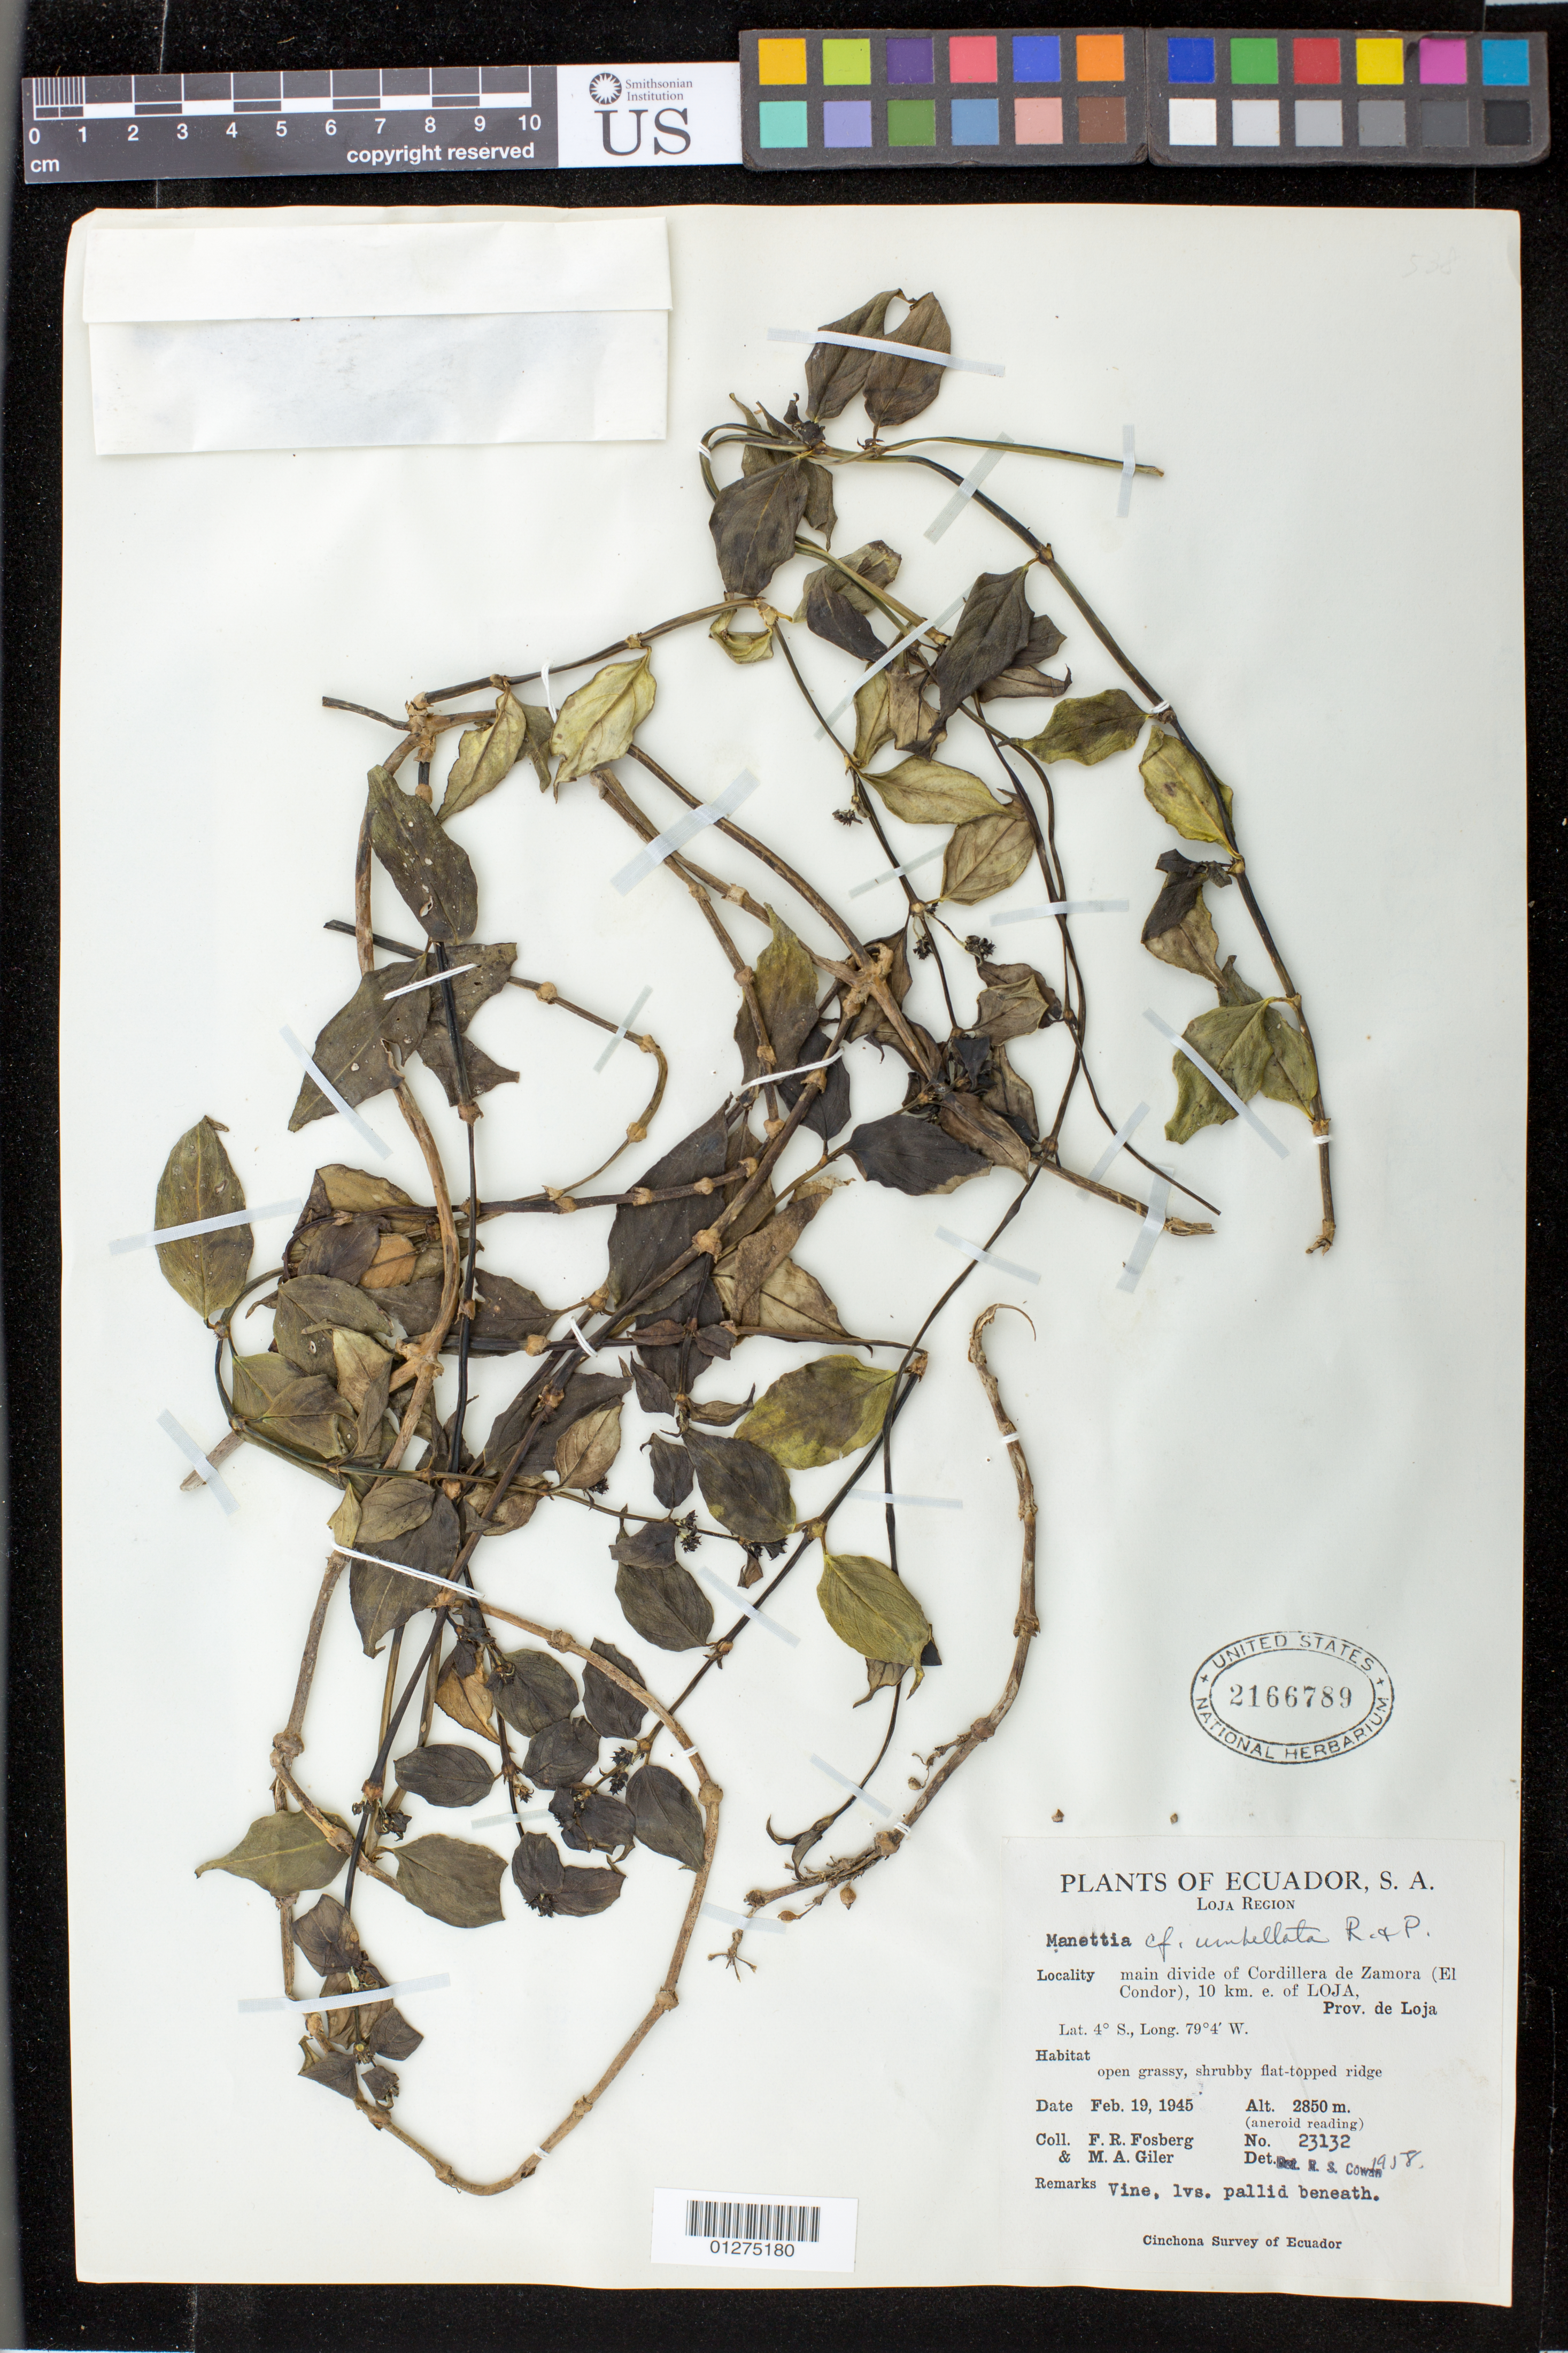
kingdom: Plantae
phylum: Tracheophyta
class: Magnoliopsida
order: Gentianales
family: Rubiaceae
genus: Manettia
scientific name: Manettia umbellata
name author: Ruiz & Pav.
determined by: Cowan, R. S.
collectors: F. R. Fosberg & M. Giler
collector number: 23132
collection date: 1945-02-19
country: Ecuador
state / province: Loja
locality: Main divide of Cordillera de Zamora (El Condor), 10 km. e. of Loja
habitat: open grassy, shrubby flat-topped ridge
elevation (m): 2850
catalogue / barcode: US 2166789